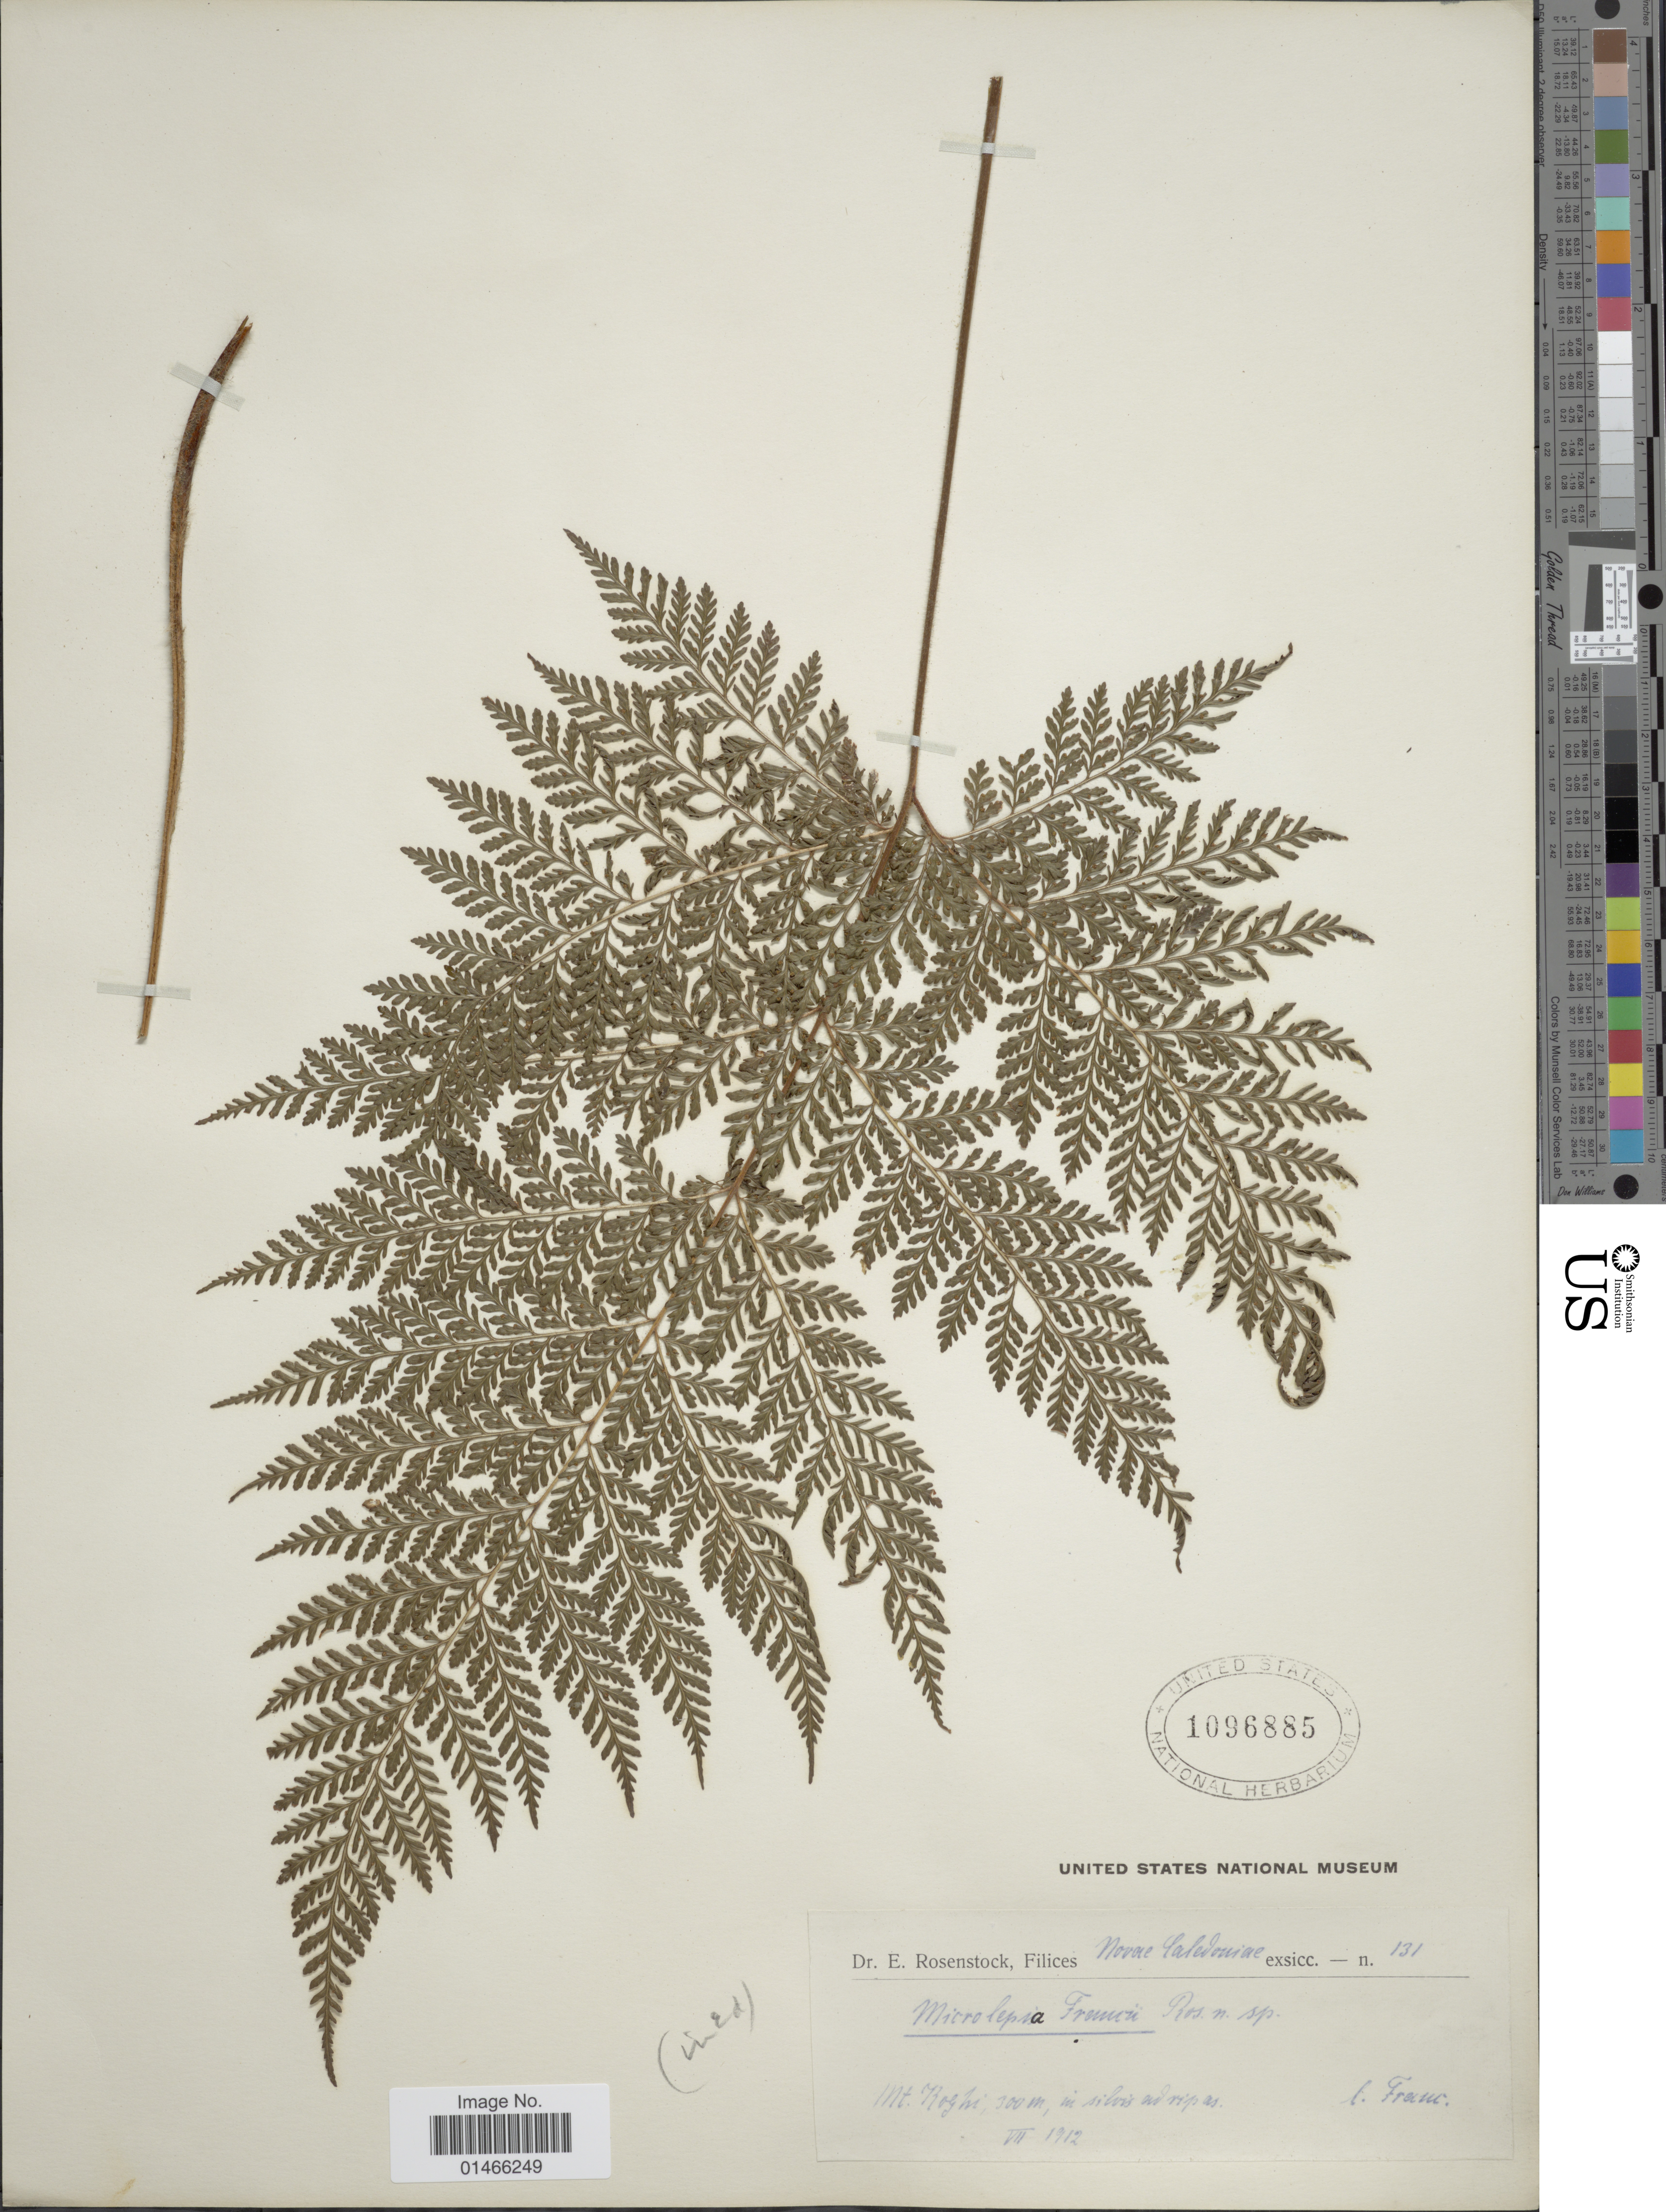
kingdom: Plantae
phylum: Tracheophyta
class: Polypodiopsida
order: Polypodiales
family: Dennstaedtiaceae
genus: Microlepia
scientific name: Microlepia sp.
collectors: Franc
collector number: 131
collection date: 1912-07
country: New Caledonia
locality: Filices Novae Caledoniae. Mt. Koghi.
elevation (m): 300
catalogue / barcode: US 1096885